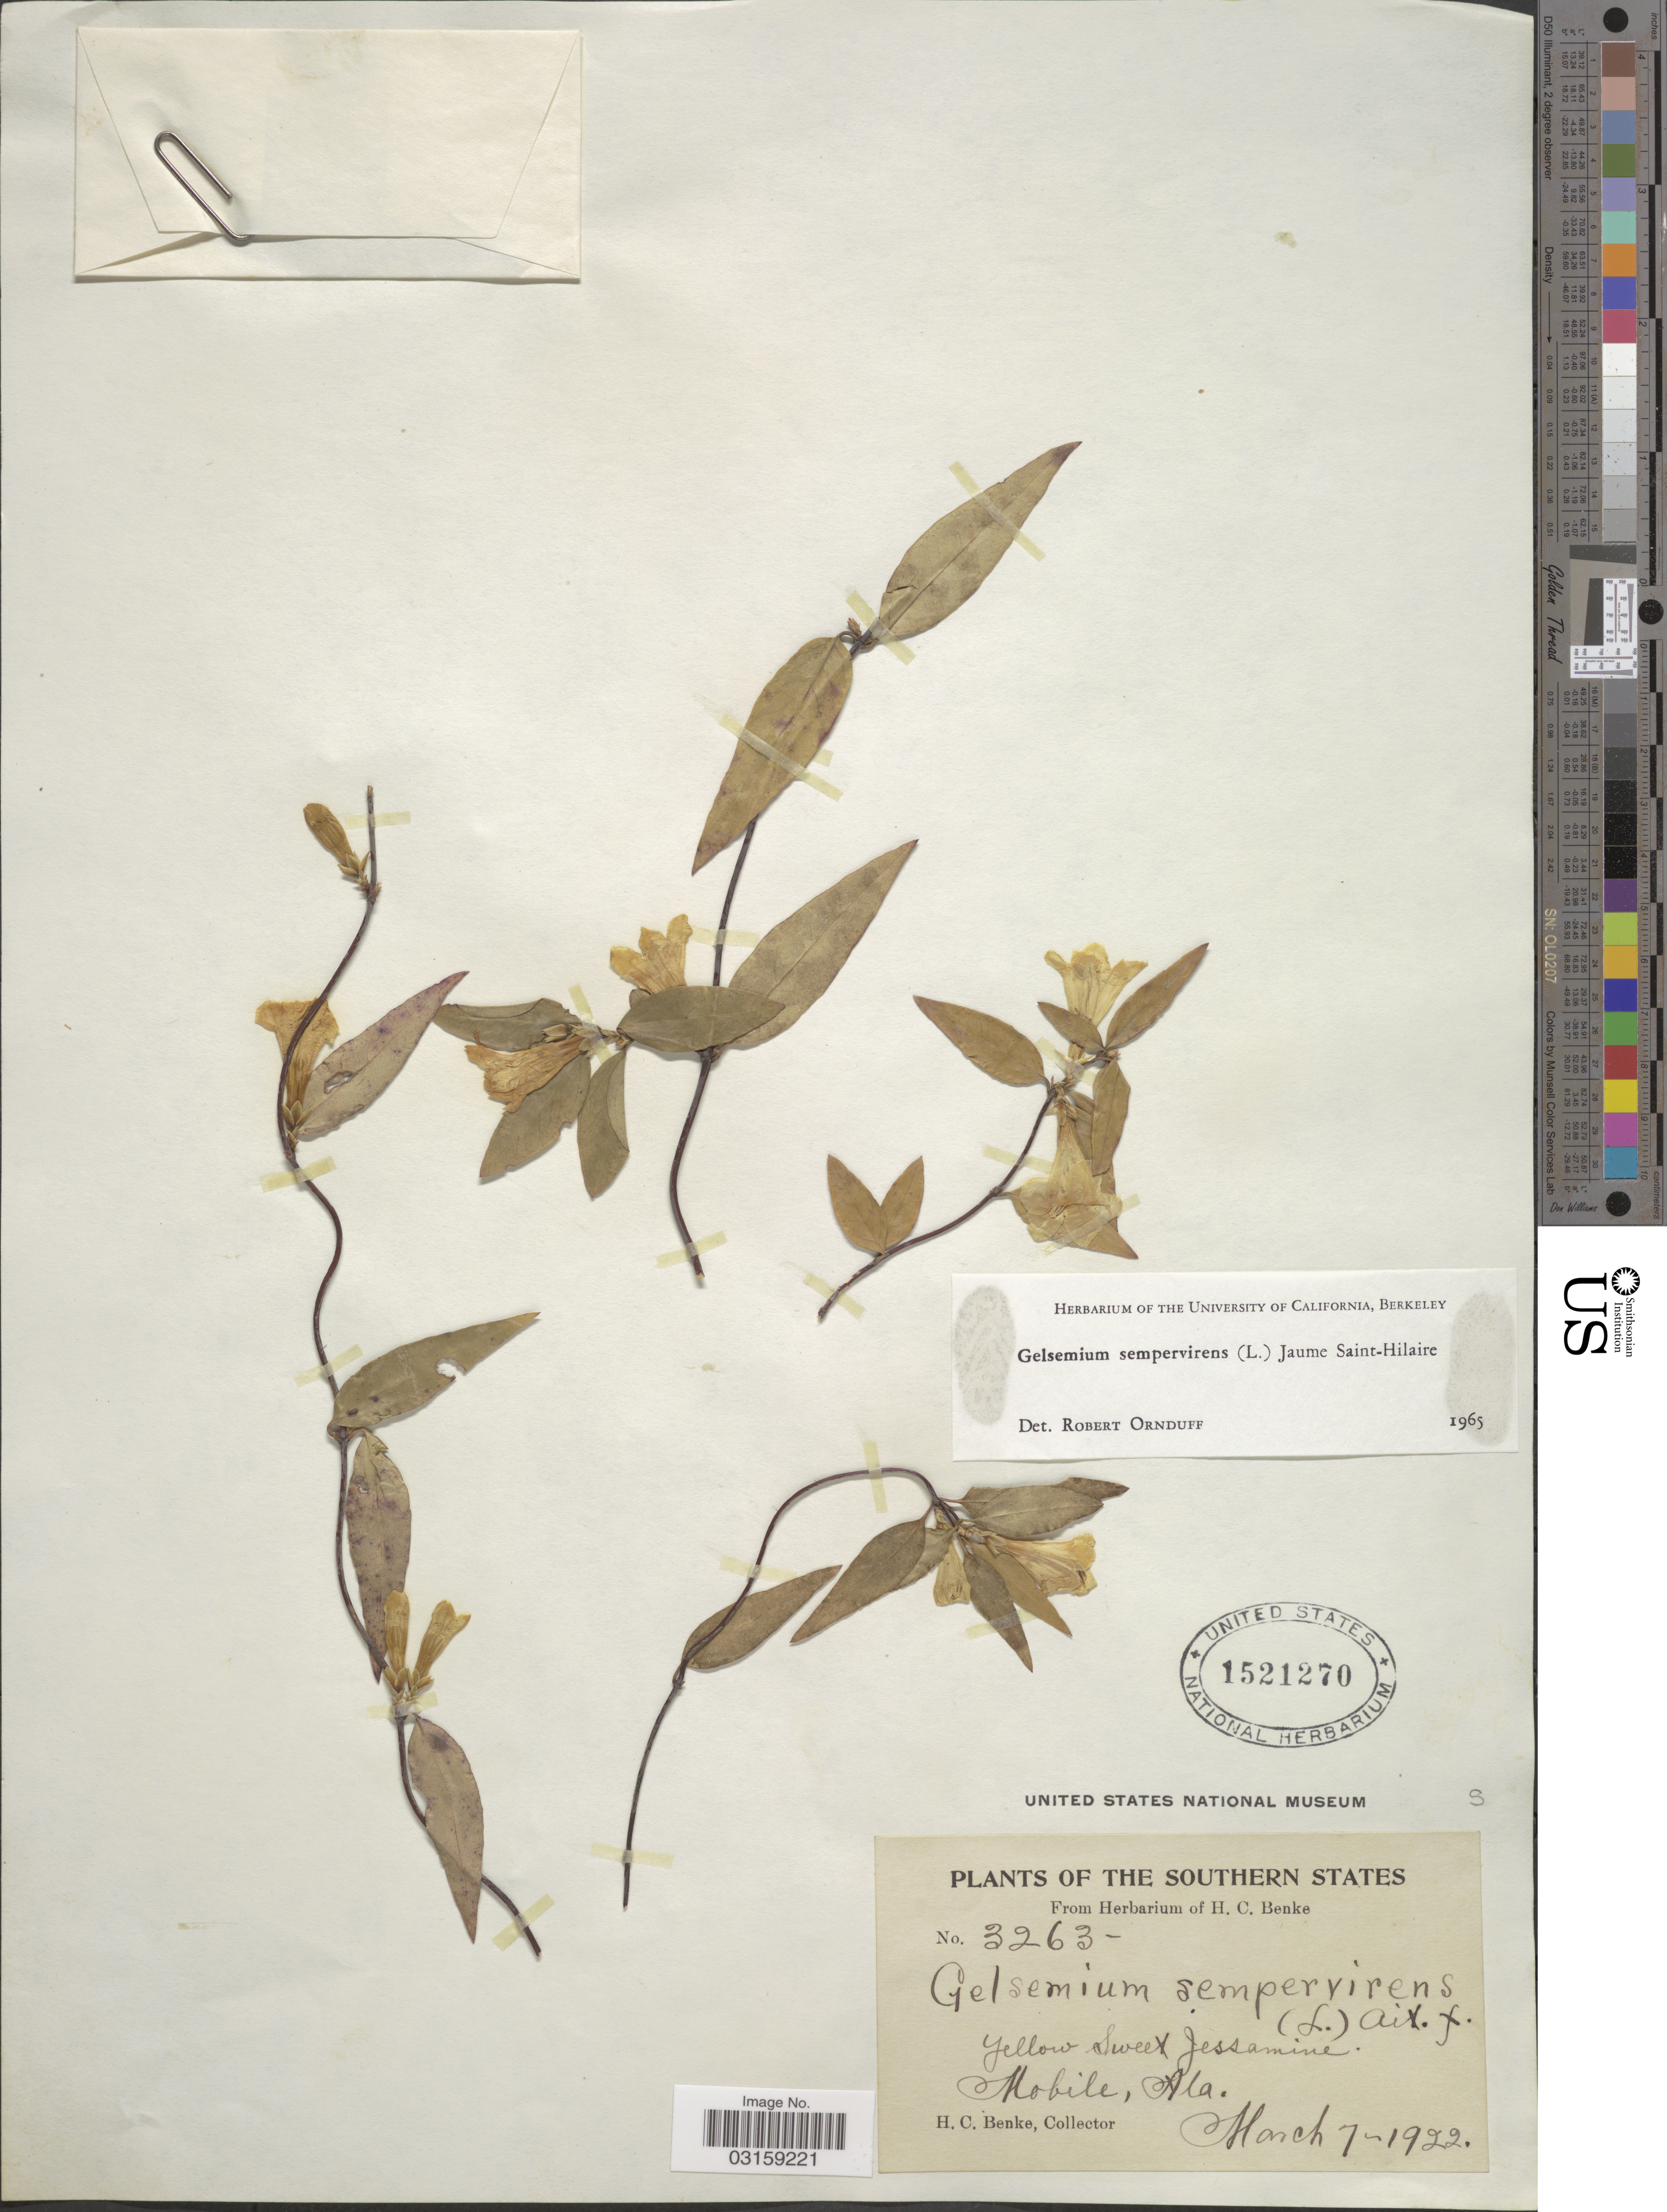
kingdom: Plantae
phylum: Tracheophyta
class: Magnoliopsida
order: Gentianales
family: Gelsemiaceae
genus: Gelsemium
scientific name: Gelsemium sempervirens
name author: (L.) J. St.-Hil.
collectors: H. Benke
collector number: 3263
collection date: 1922-03-07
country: United States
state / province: Alabama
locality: Southern States. Mobile.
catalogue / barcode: US 1521270